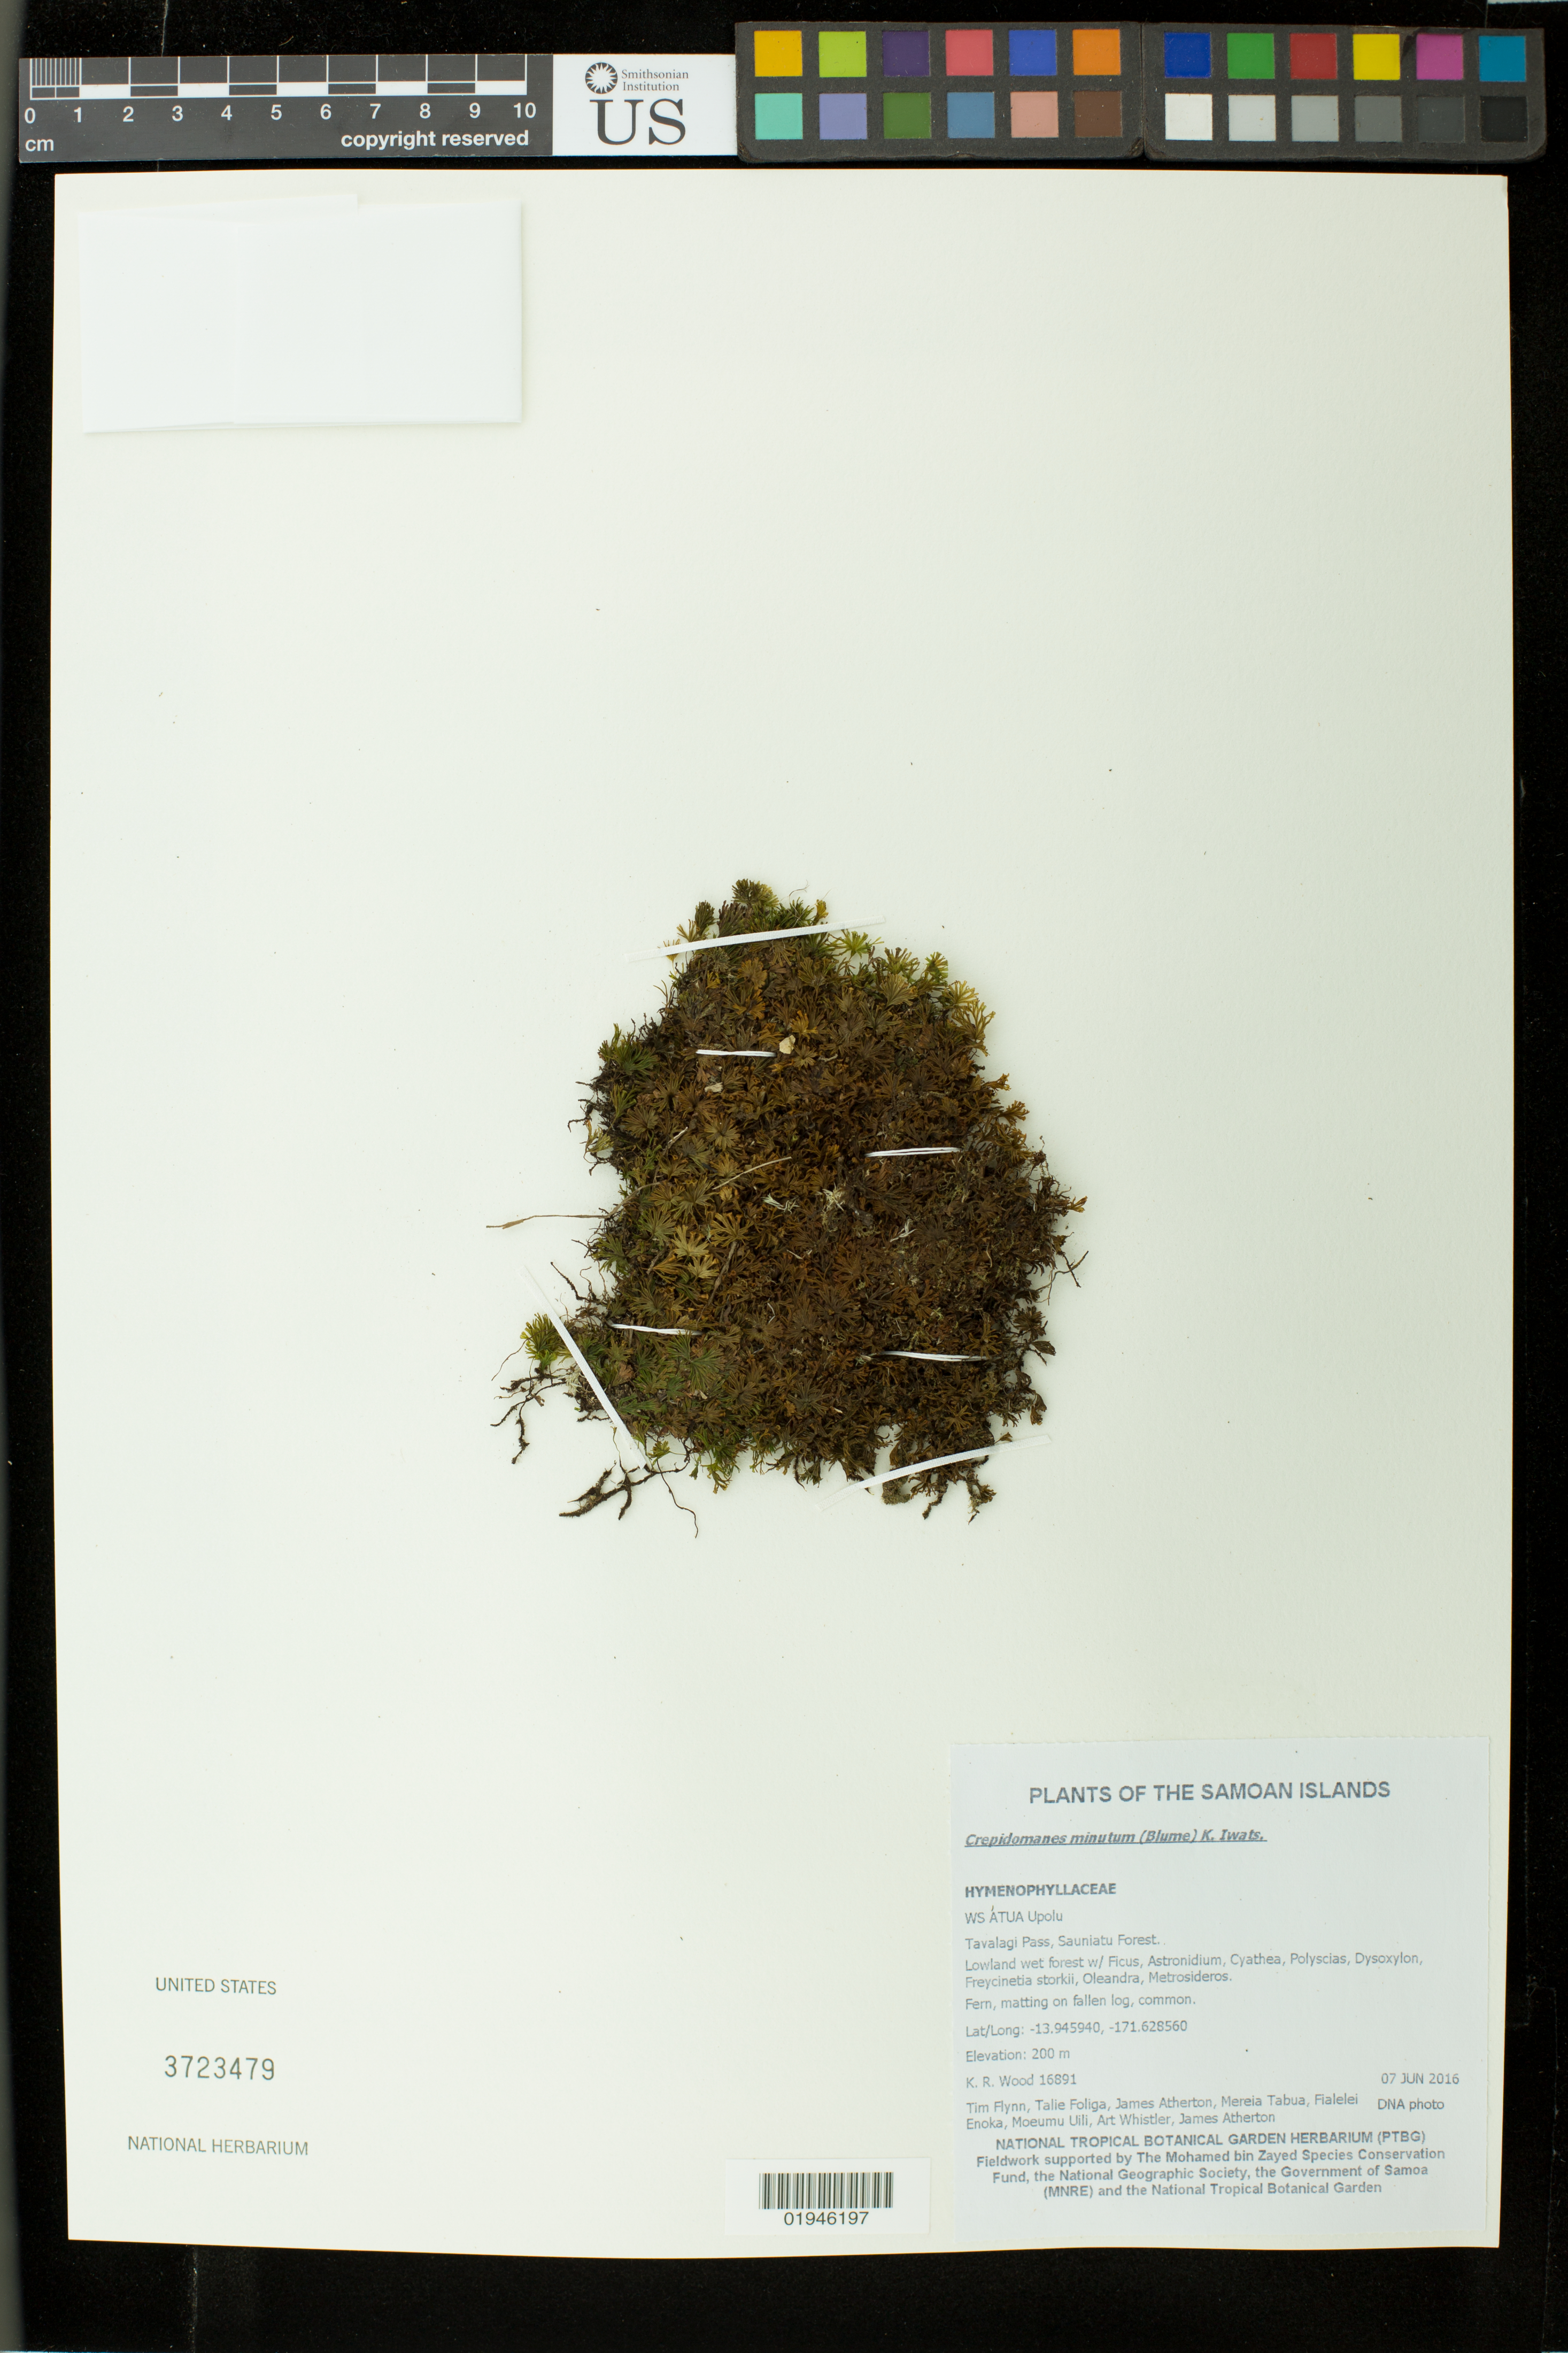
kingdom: Plantae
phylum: Tracheophyta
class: Polypodiopsida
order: Hymenophyllales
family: Hymenophyllaceae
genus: Crepidomanes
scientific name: Crepidomanes minutum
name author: (Blume) K. Iwats.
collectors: K. R. Wood, T. W. Flynn, T. Foliga, J. Atherton, M. Tabua, F. Enoka, M. Uili & A. Whistler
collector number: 16891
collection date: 2016-06-07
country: Samoa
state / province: Atua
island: Upolu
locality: Upolu, Tavalagi Pass, Sauniatu Forest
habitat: Lowland wet forest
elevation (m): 200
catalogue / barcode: US 3723479